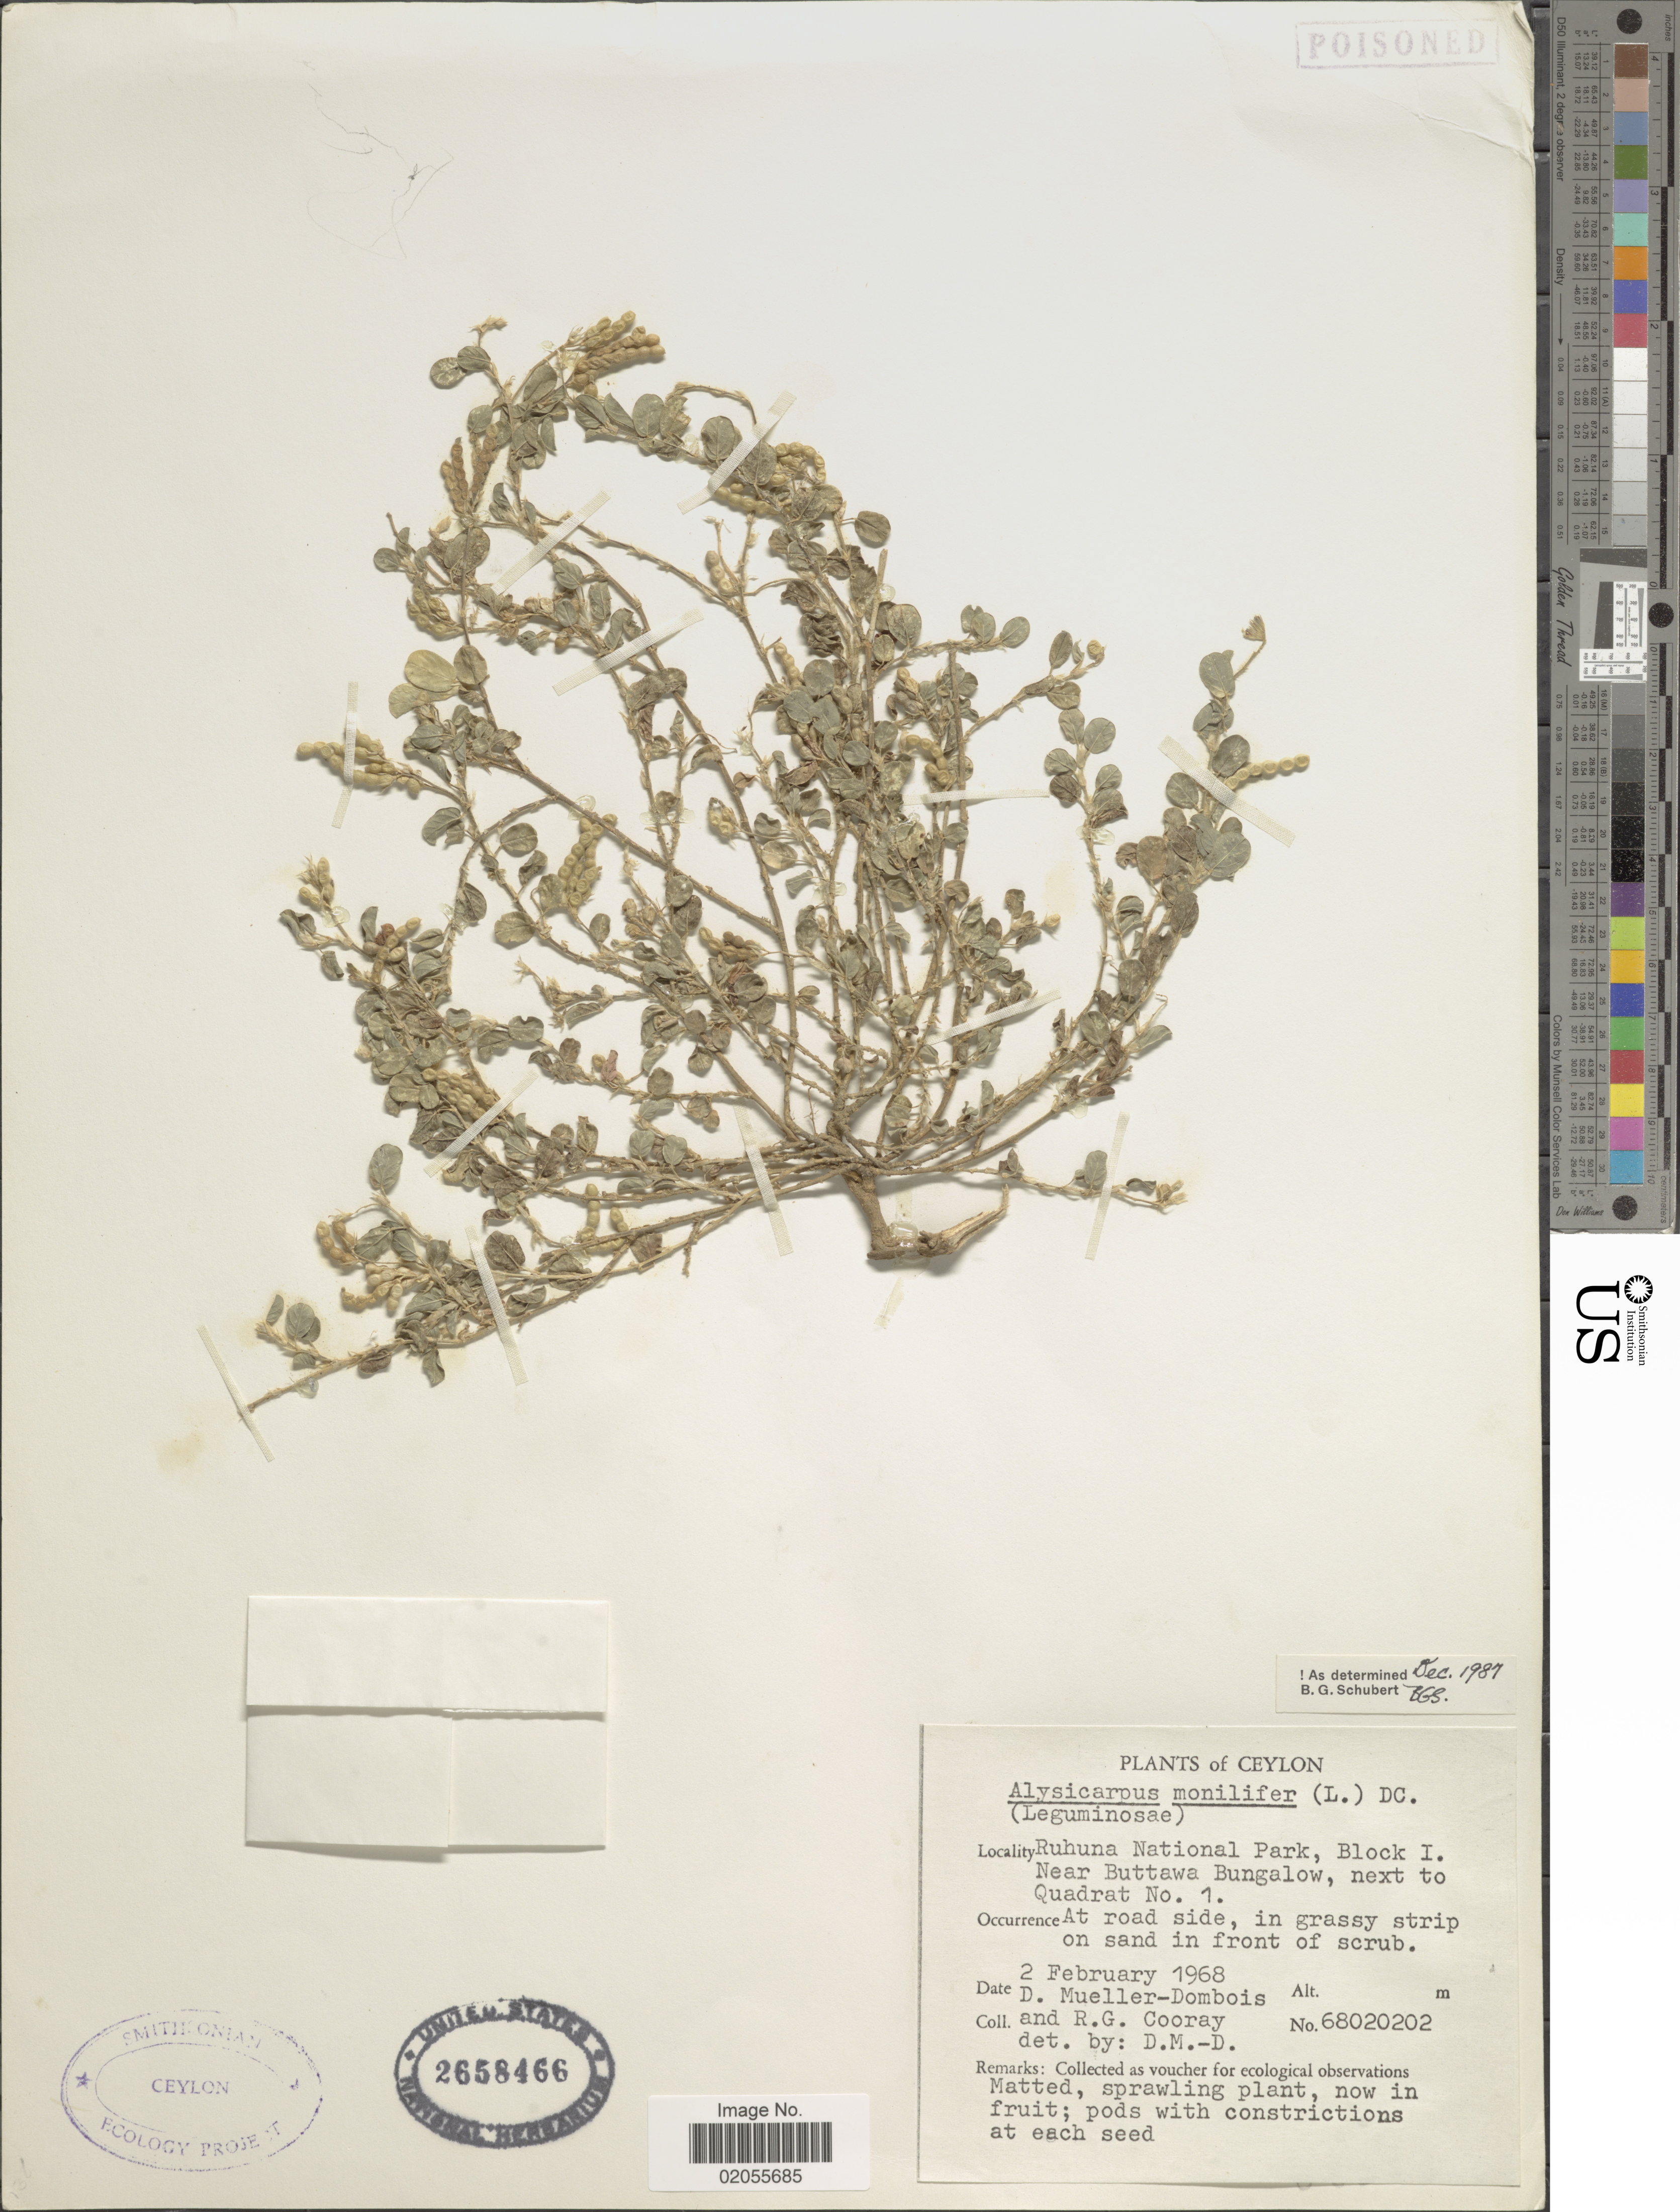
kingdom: Plantae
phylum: Tracheophyta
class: Magnoliopsida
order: Fabales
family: Fabaceae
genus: Alysicarpus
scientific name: Alysicarpus monilifer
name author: (L.) DC.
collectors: D. Mueller-Dombois & R. Cooray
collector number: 68020202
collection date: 1968-02-02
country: Sri Lanka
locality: Ceylon, Ruhuna National Park, Block I. Near buttawa Bungalow,next to Quadrat No. 1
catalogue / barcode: US 2658466